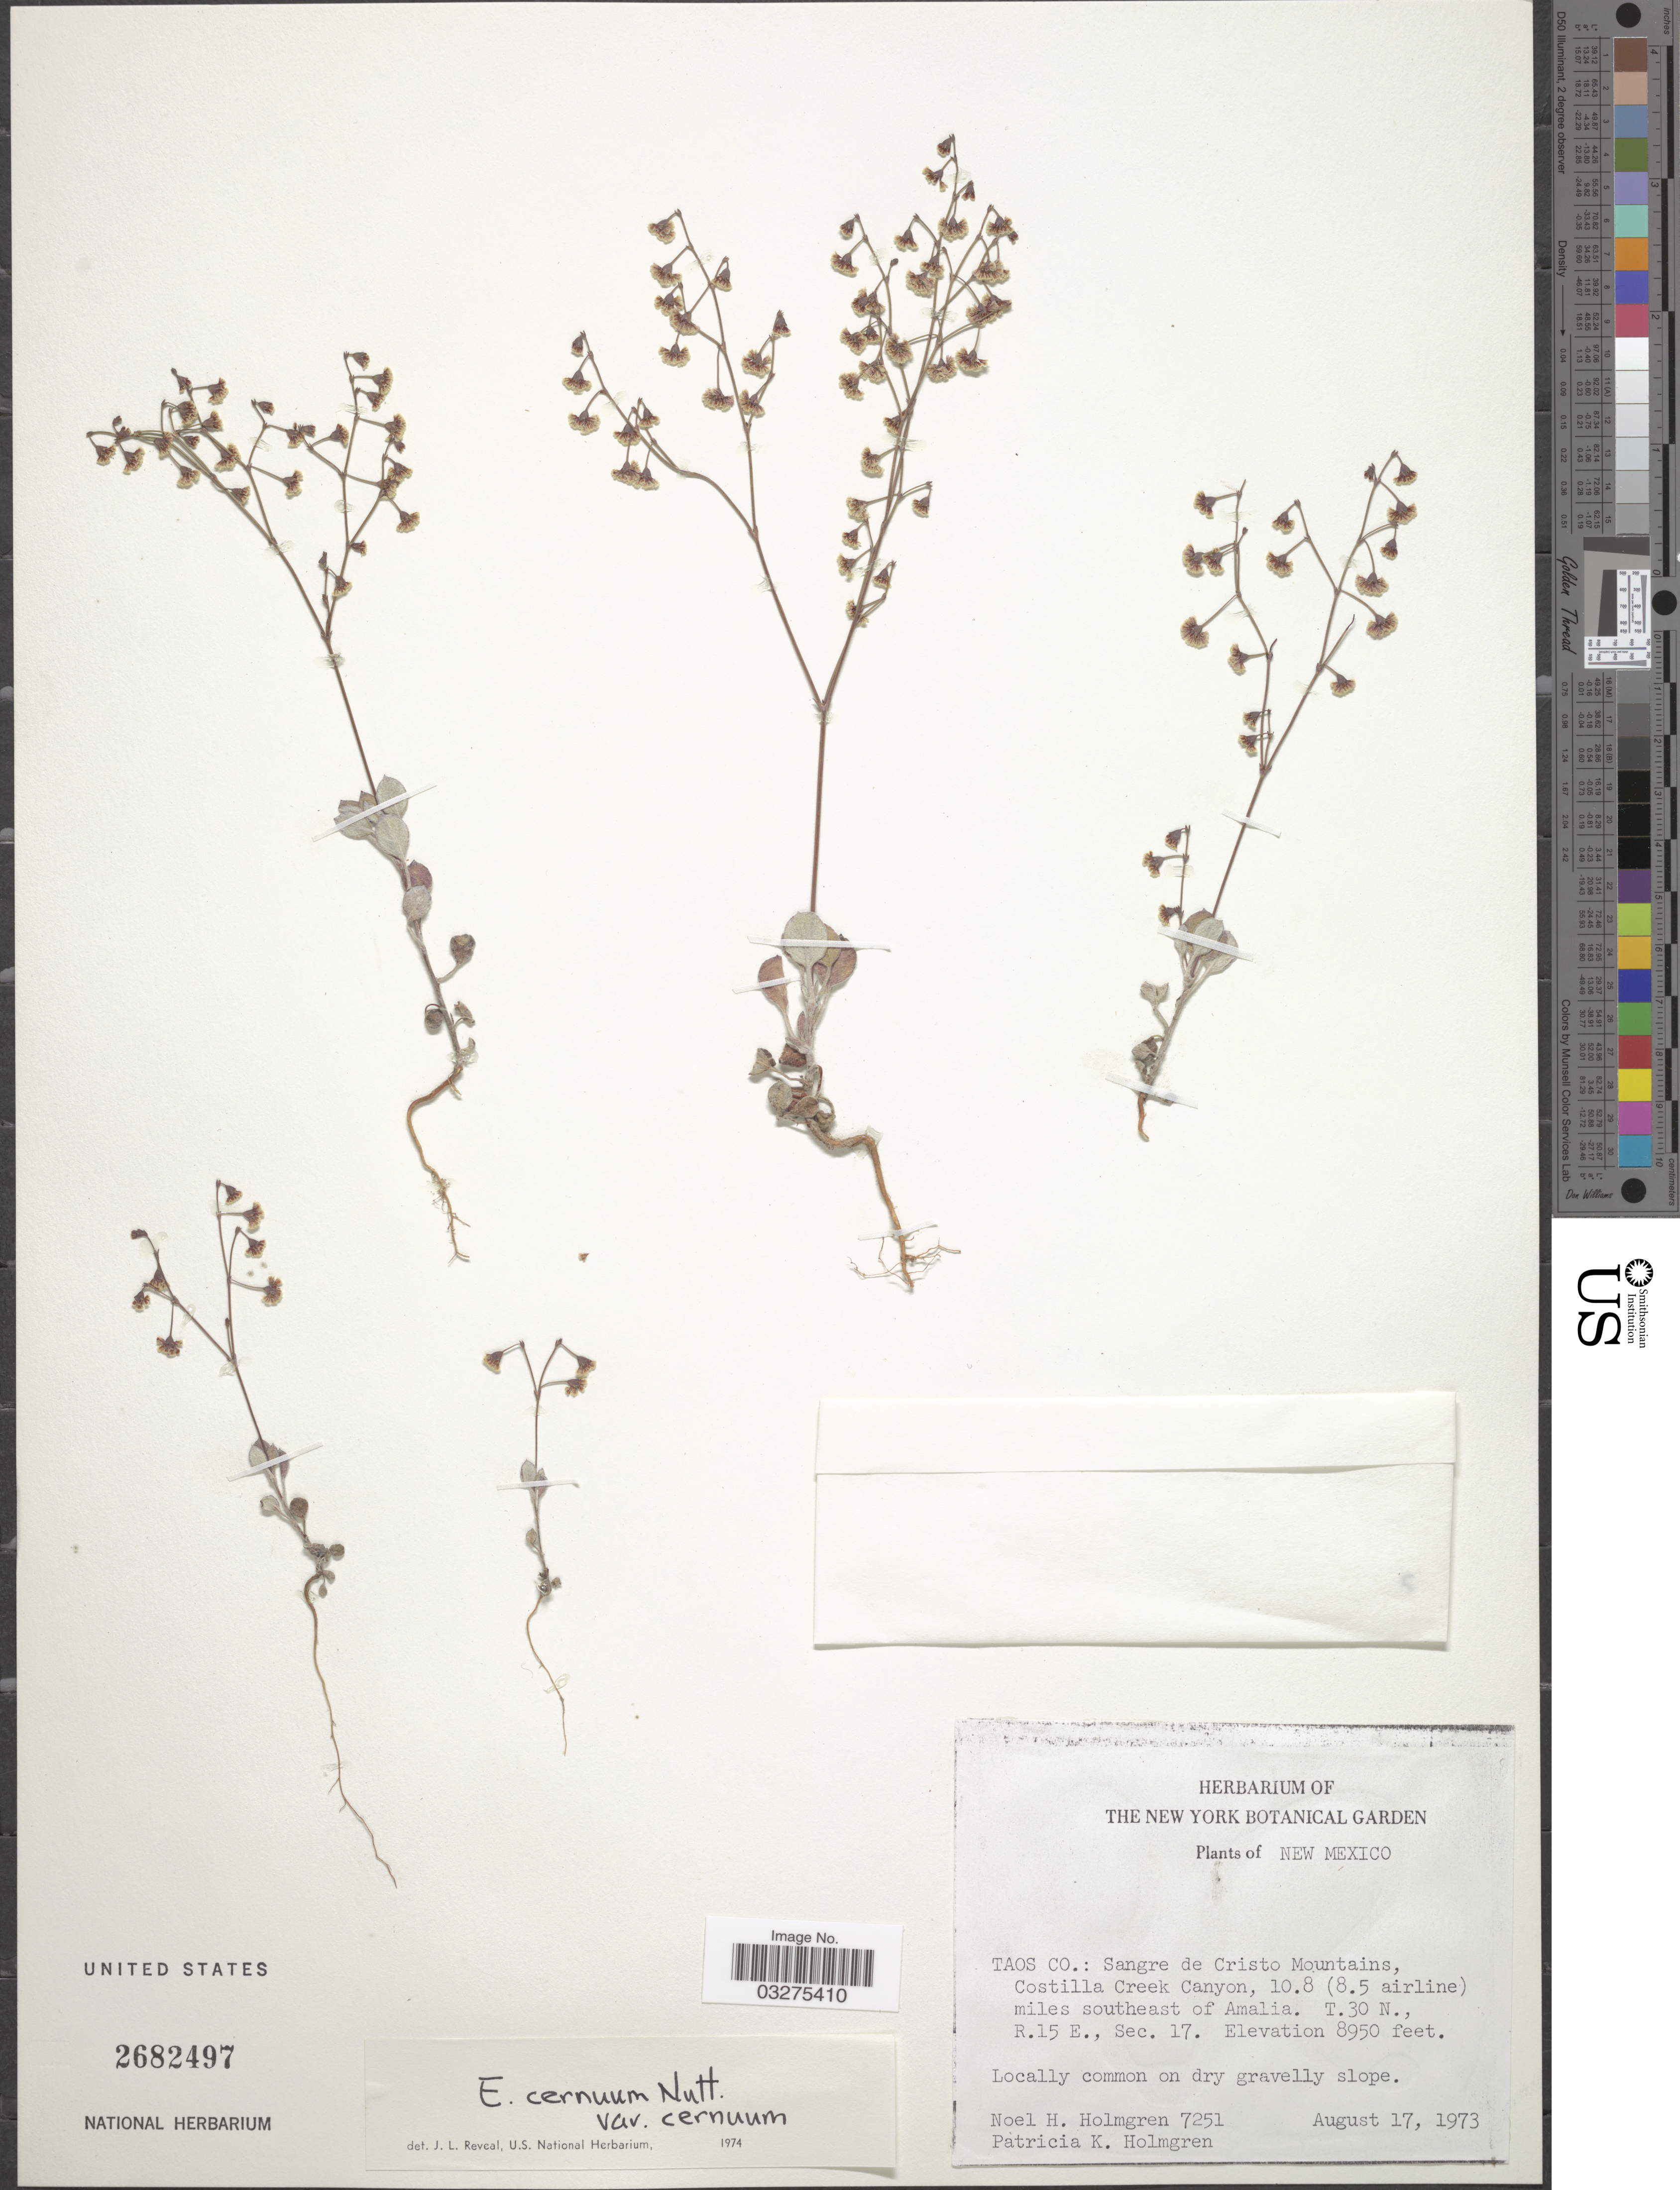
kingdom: Plantae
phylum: Tracheophyta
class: Magnoliopsida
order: Caryophyllales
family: Polygonaceae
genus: Eriogonum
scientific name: Eriogonum cernuum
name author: Nutt.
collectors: N. H. Holmgren & P. K. Holmgren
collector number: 7251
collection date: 1973-08-17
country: United States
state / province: New Mexico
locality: Taos Co.: Sangre de Cristo Mountains, Costilla Creek Canyon, 10.8 (8.5 airline) miles southeast of Amalia. T.30 N., R.15 E., Sec. 17.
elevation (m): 2728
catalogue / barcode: US 2682497